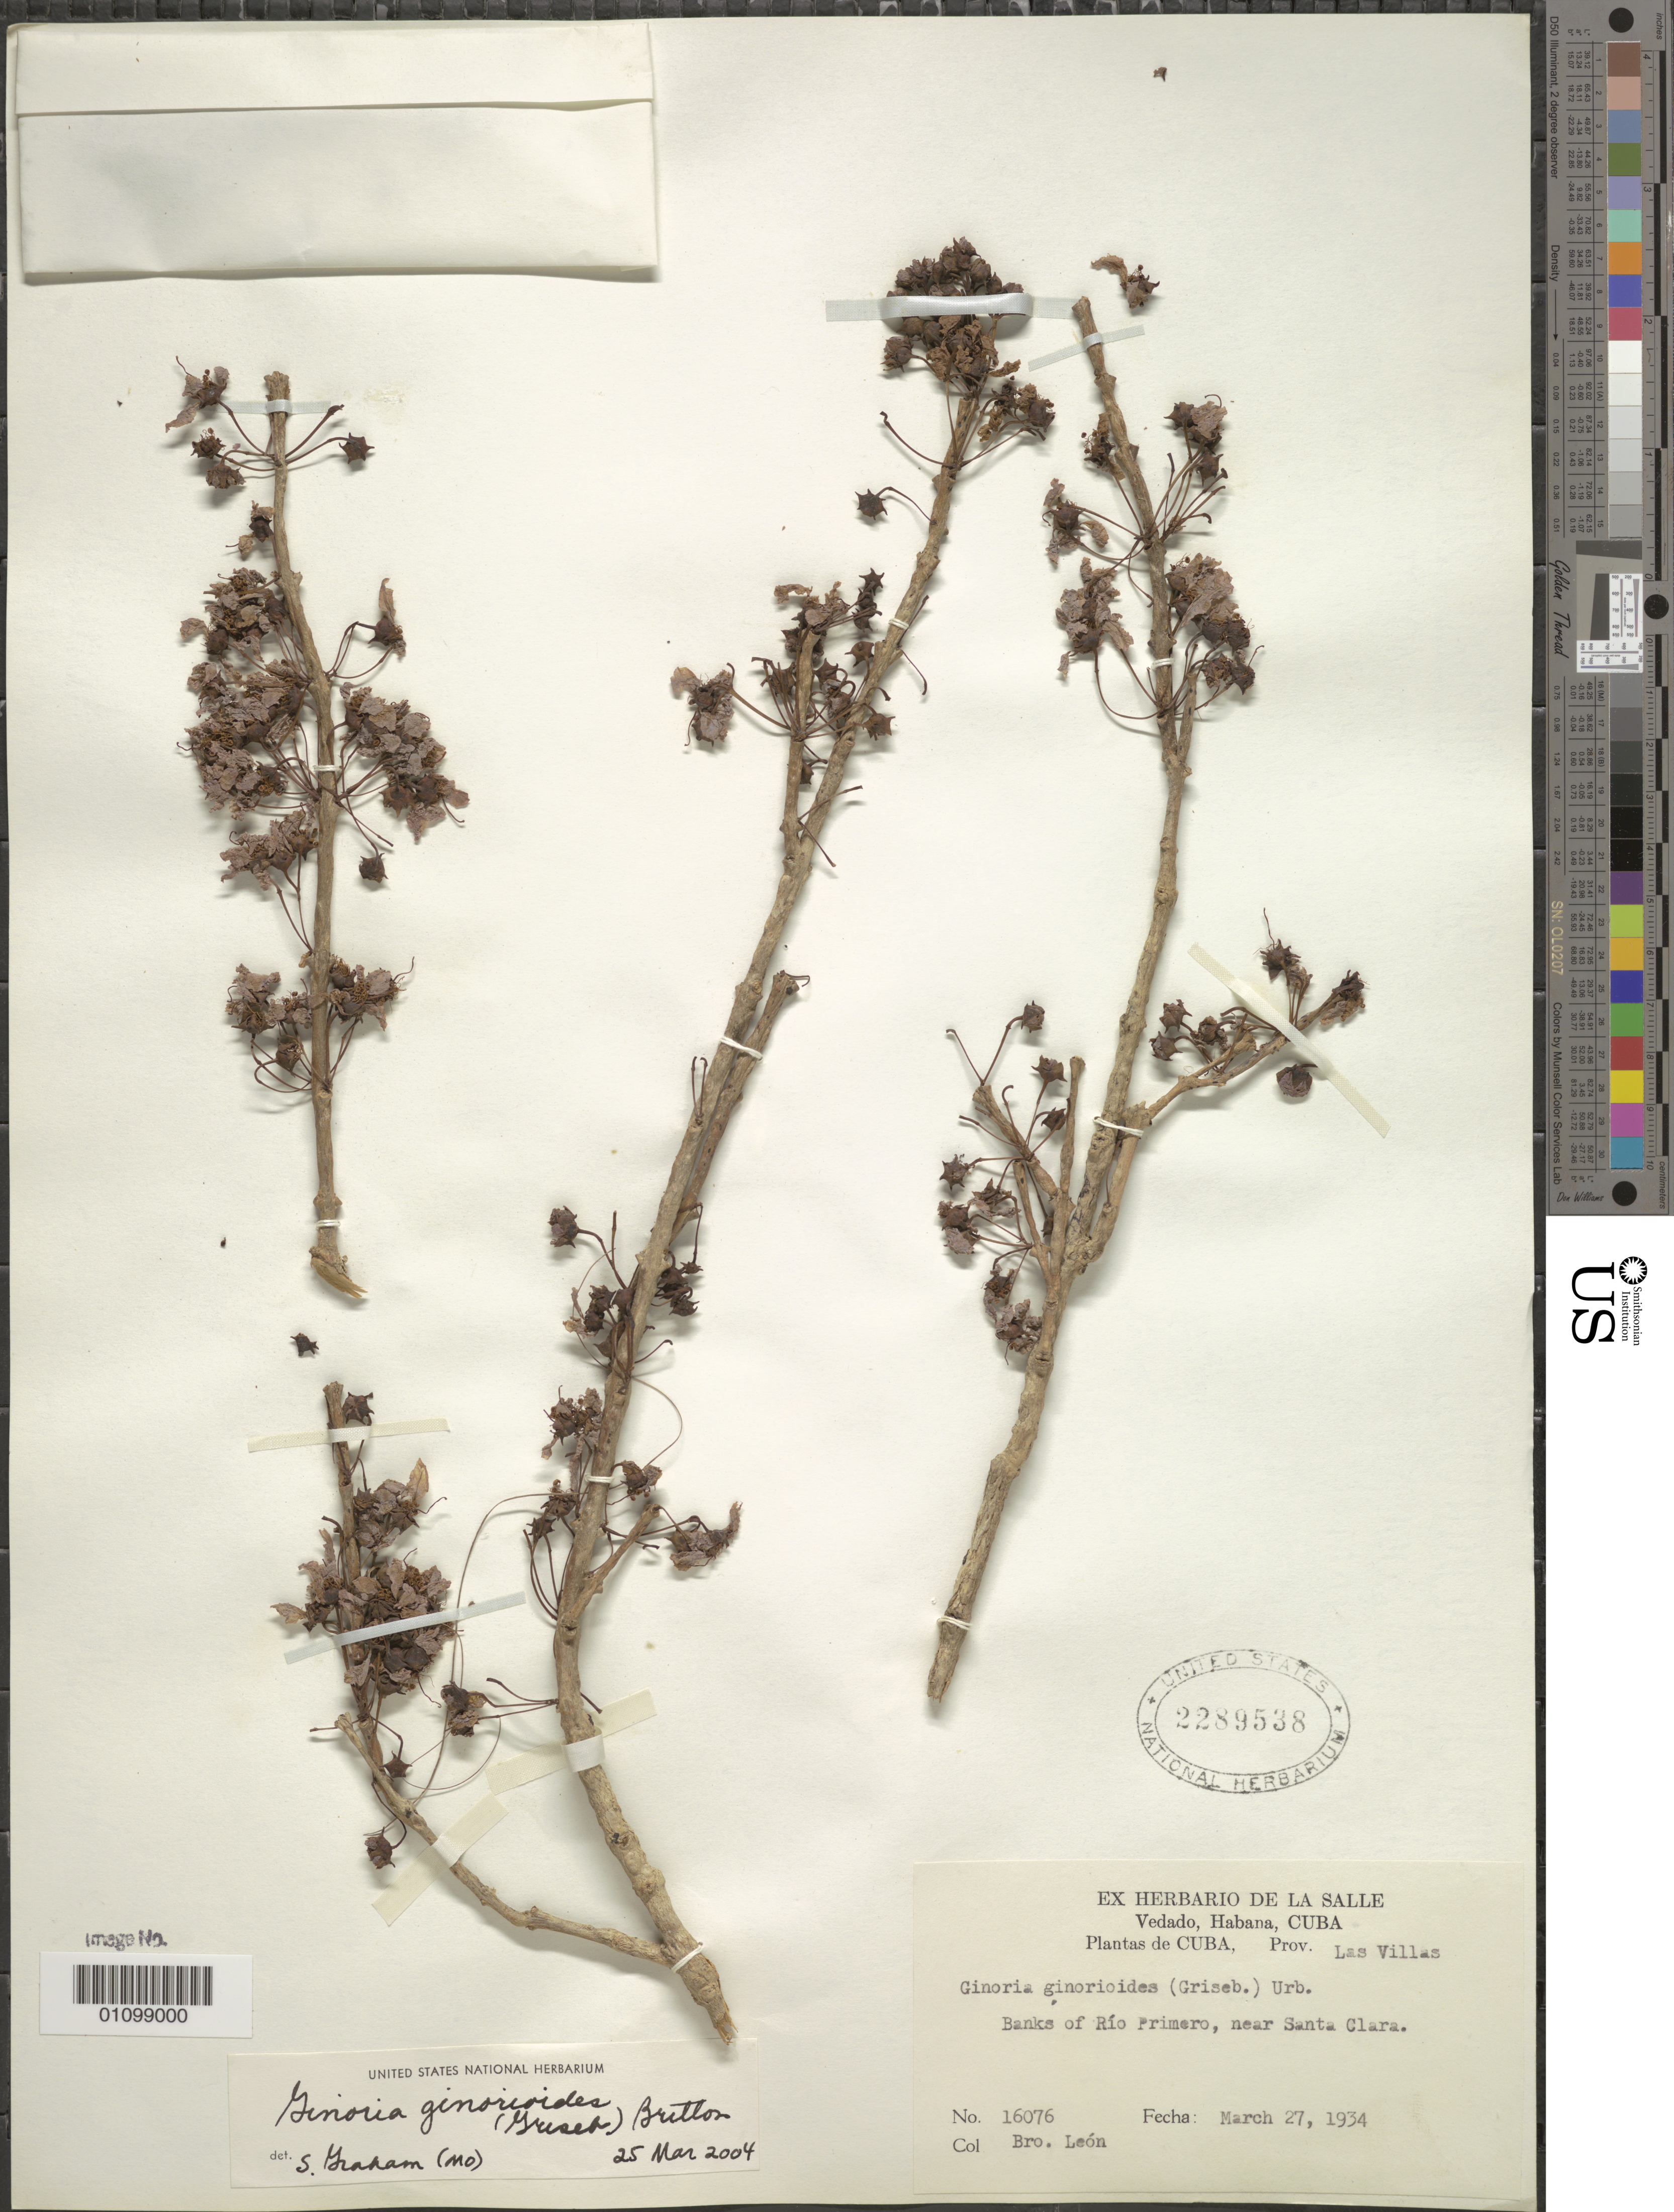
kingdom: Plantae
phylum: Tracheophyta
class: Magnoliopsida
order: Myrtales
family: Lythraceae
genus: Ginoria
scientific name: Ginoria ginorioides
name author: (Griseb.) Britton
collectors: Bro. León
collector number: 16076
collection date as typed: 27 Mar 1934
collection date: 1934-03-27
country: Cuba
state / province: Las Villas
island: Cuba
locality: Banks of the Rio Primero, near Santa Clara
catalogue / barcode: US 2289538